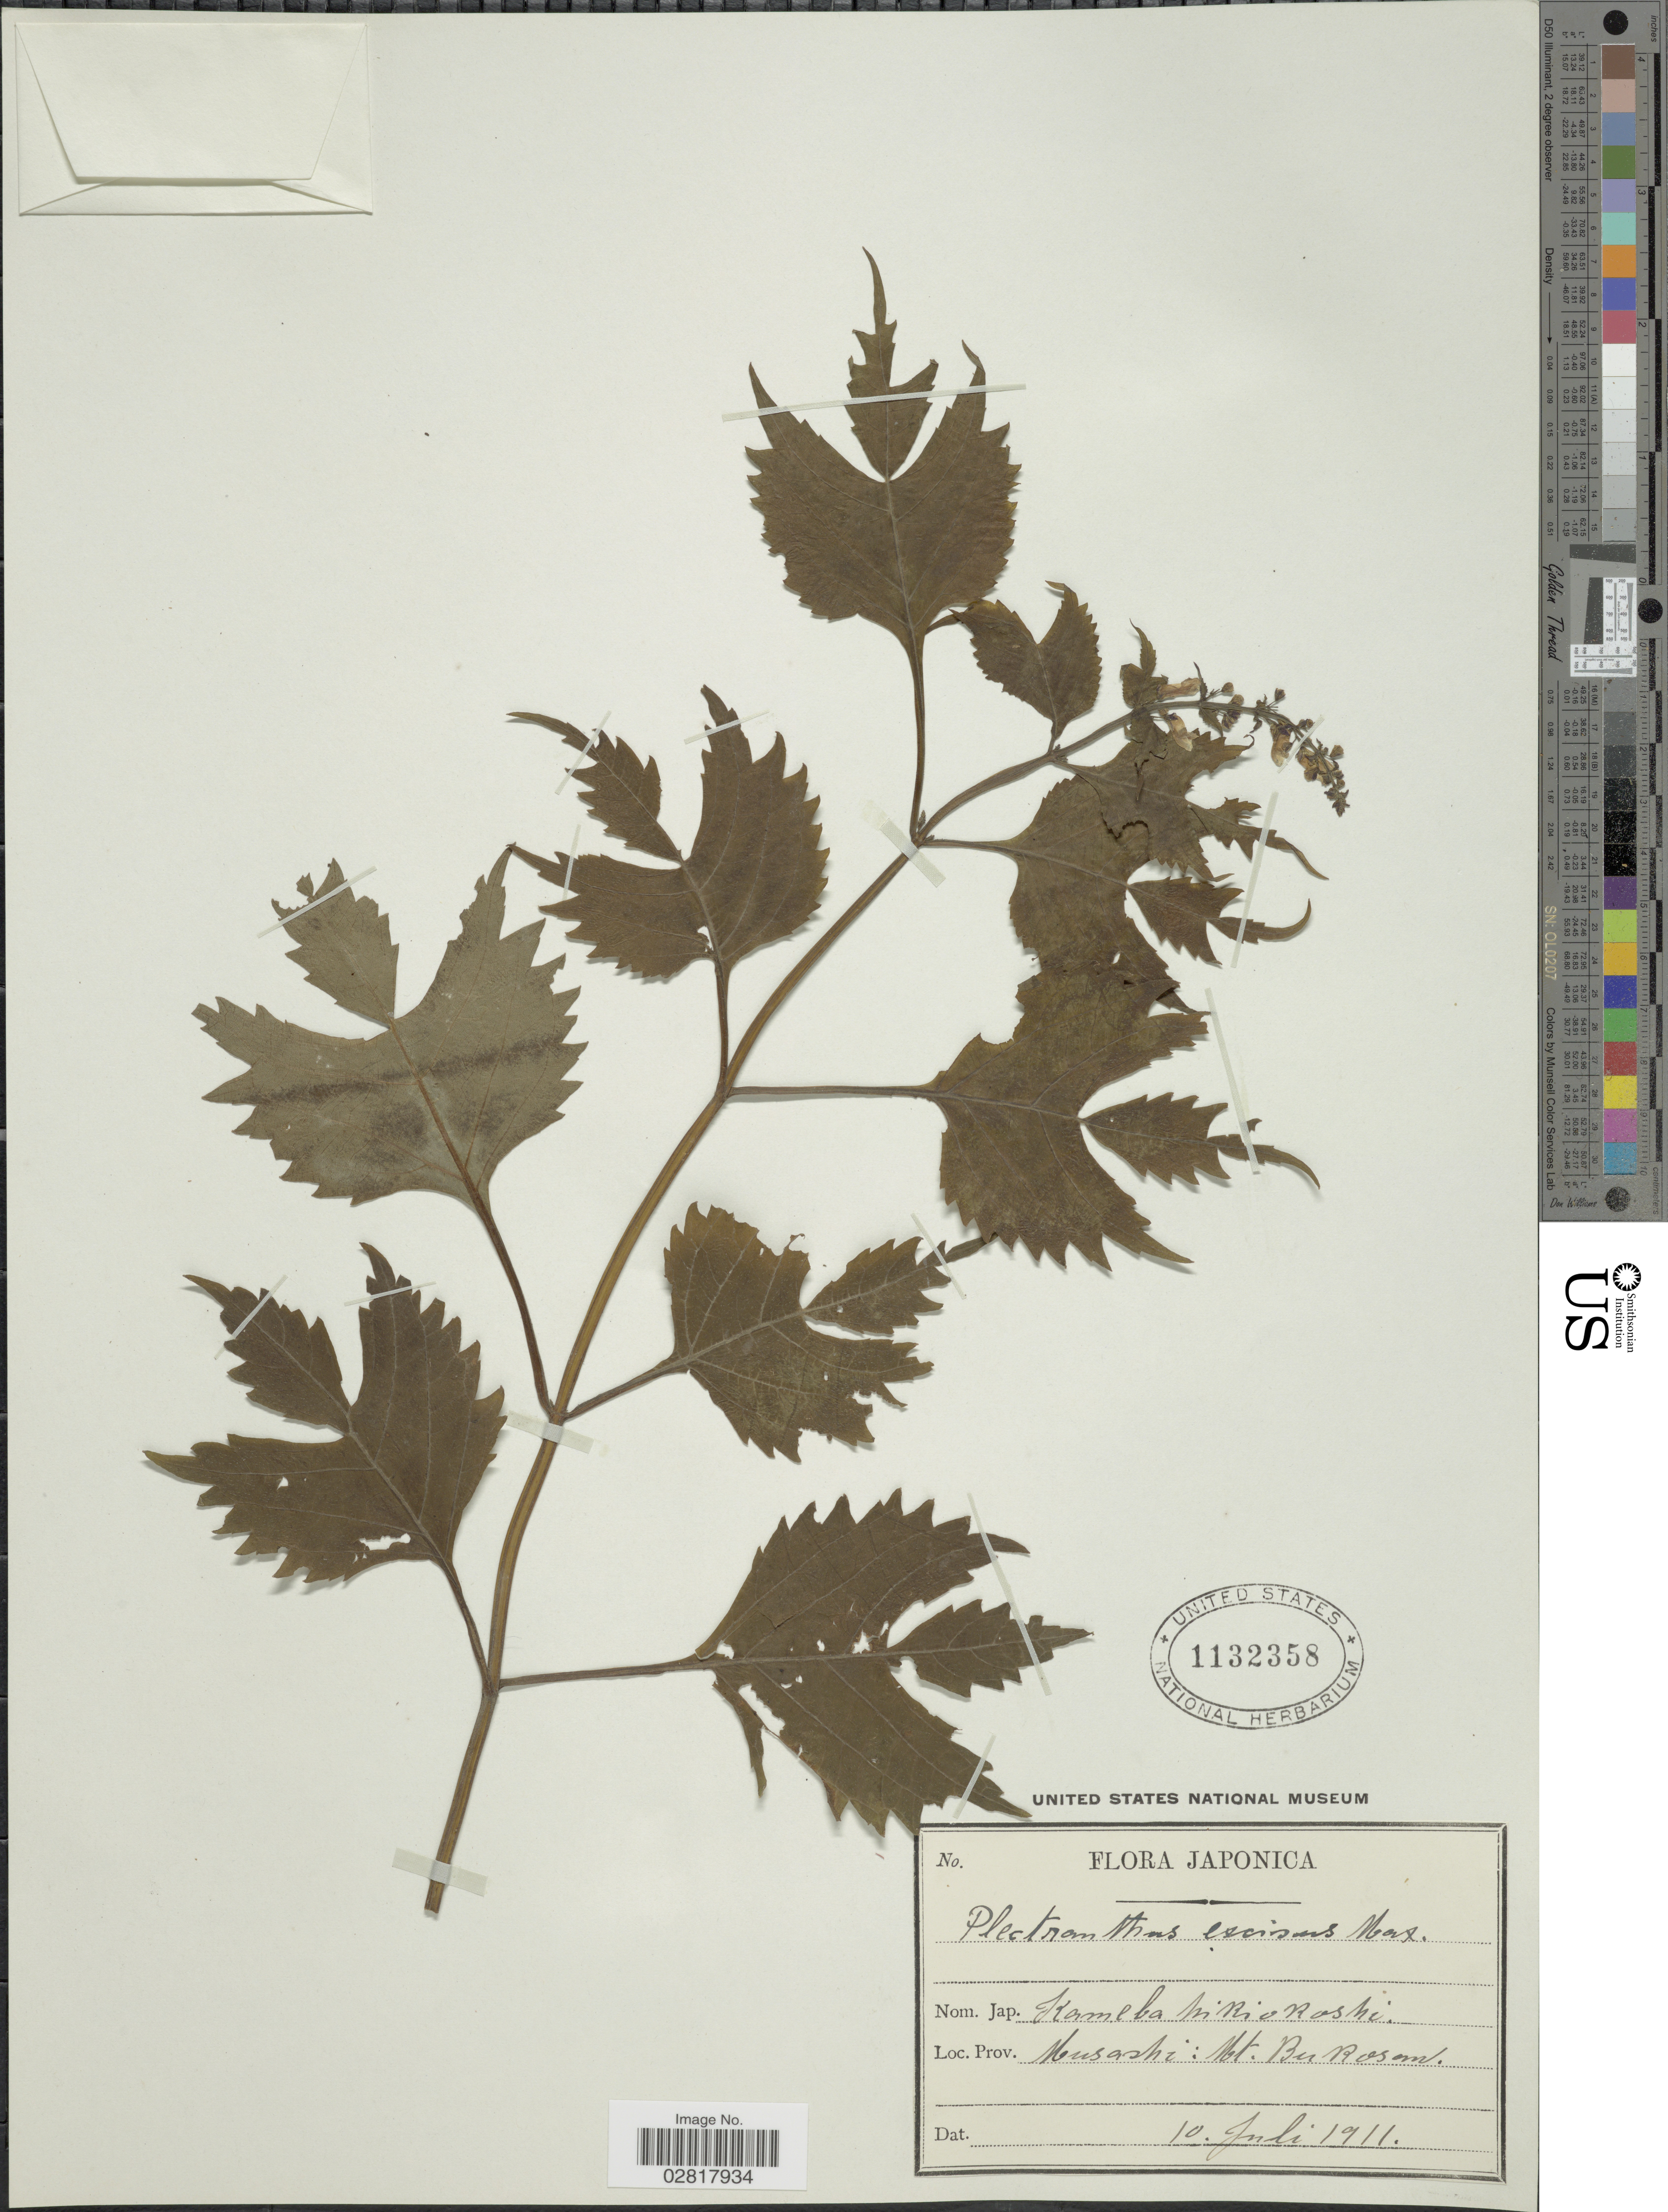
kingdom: Plantae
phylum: Tracheophyta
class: Magnoliopsida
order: Lamiales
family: Lamiaceae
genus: Plectranthus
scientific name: Plectranthus excisus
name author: Maxim.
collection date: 1911-07-10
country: Japan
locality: Japonica. Musashi: Mt. Bukosan.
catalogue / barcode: US 1132358